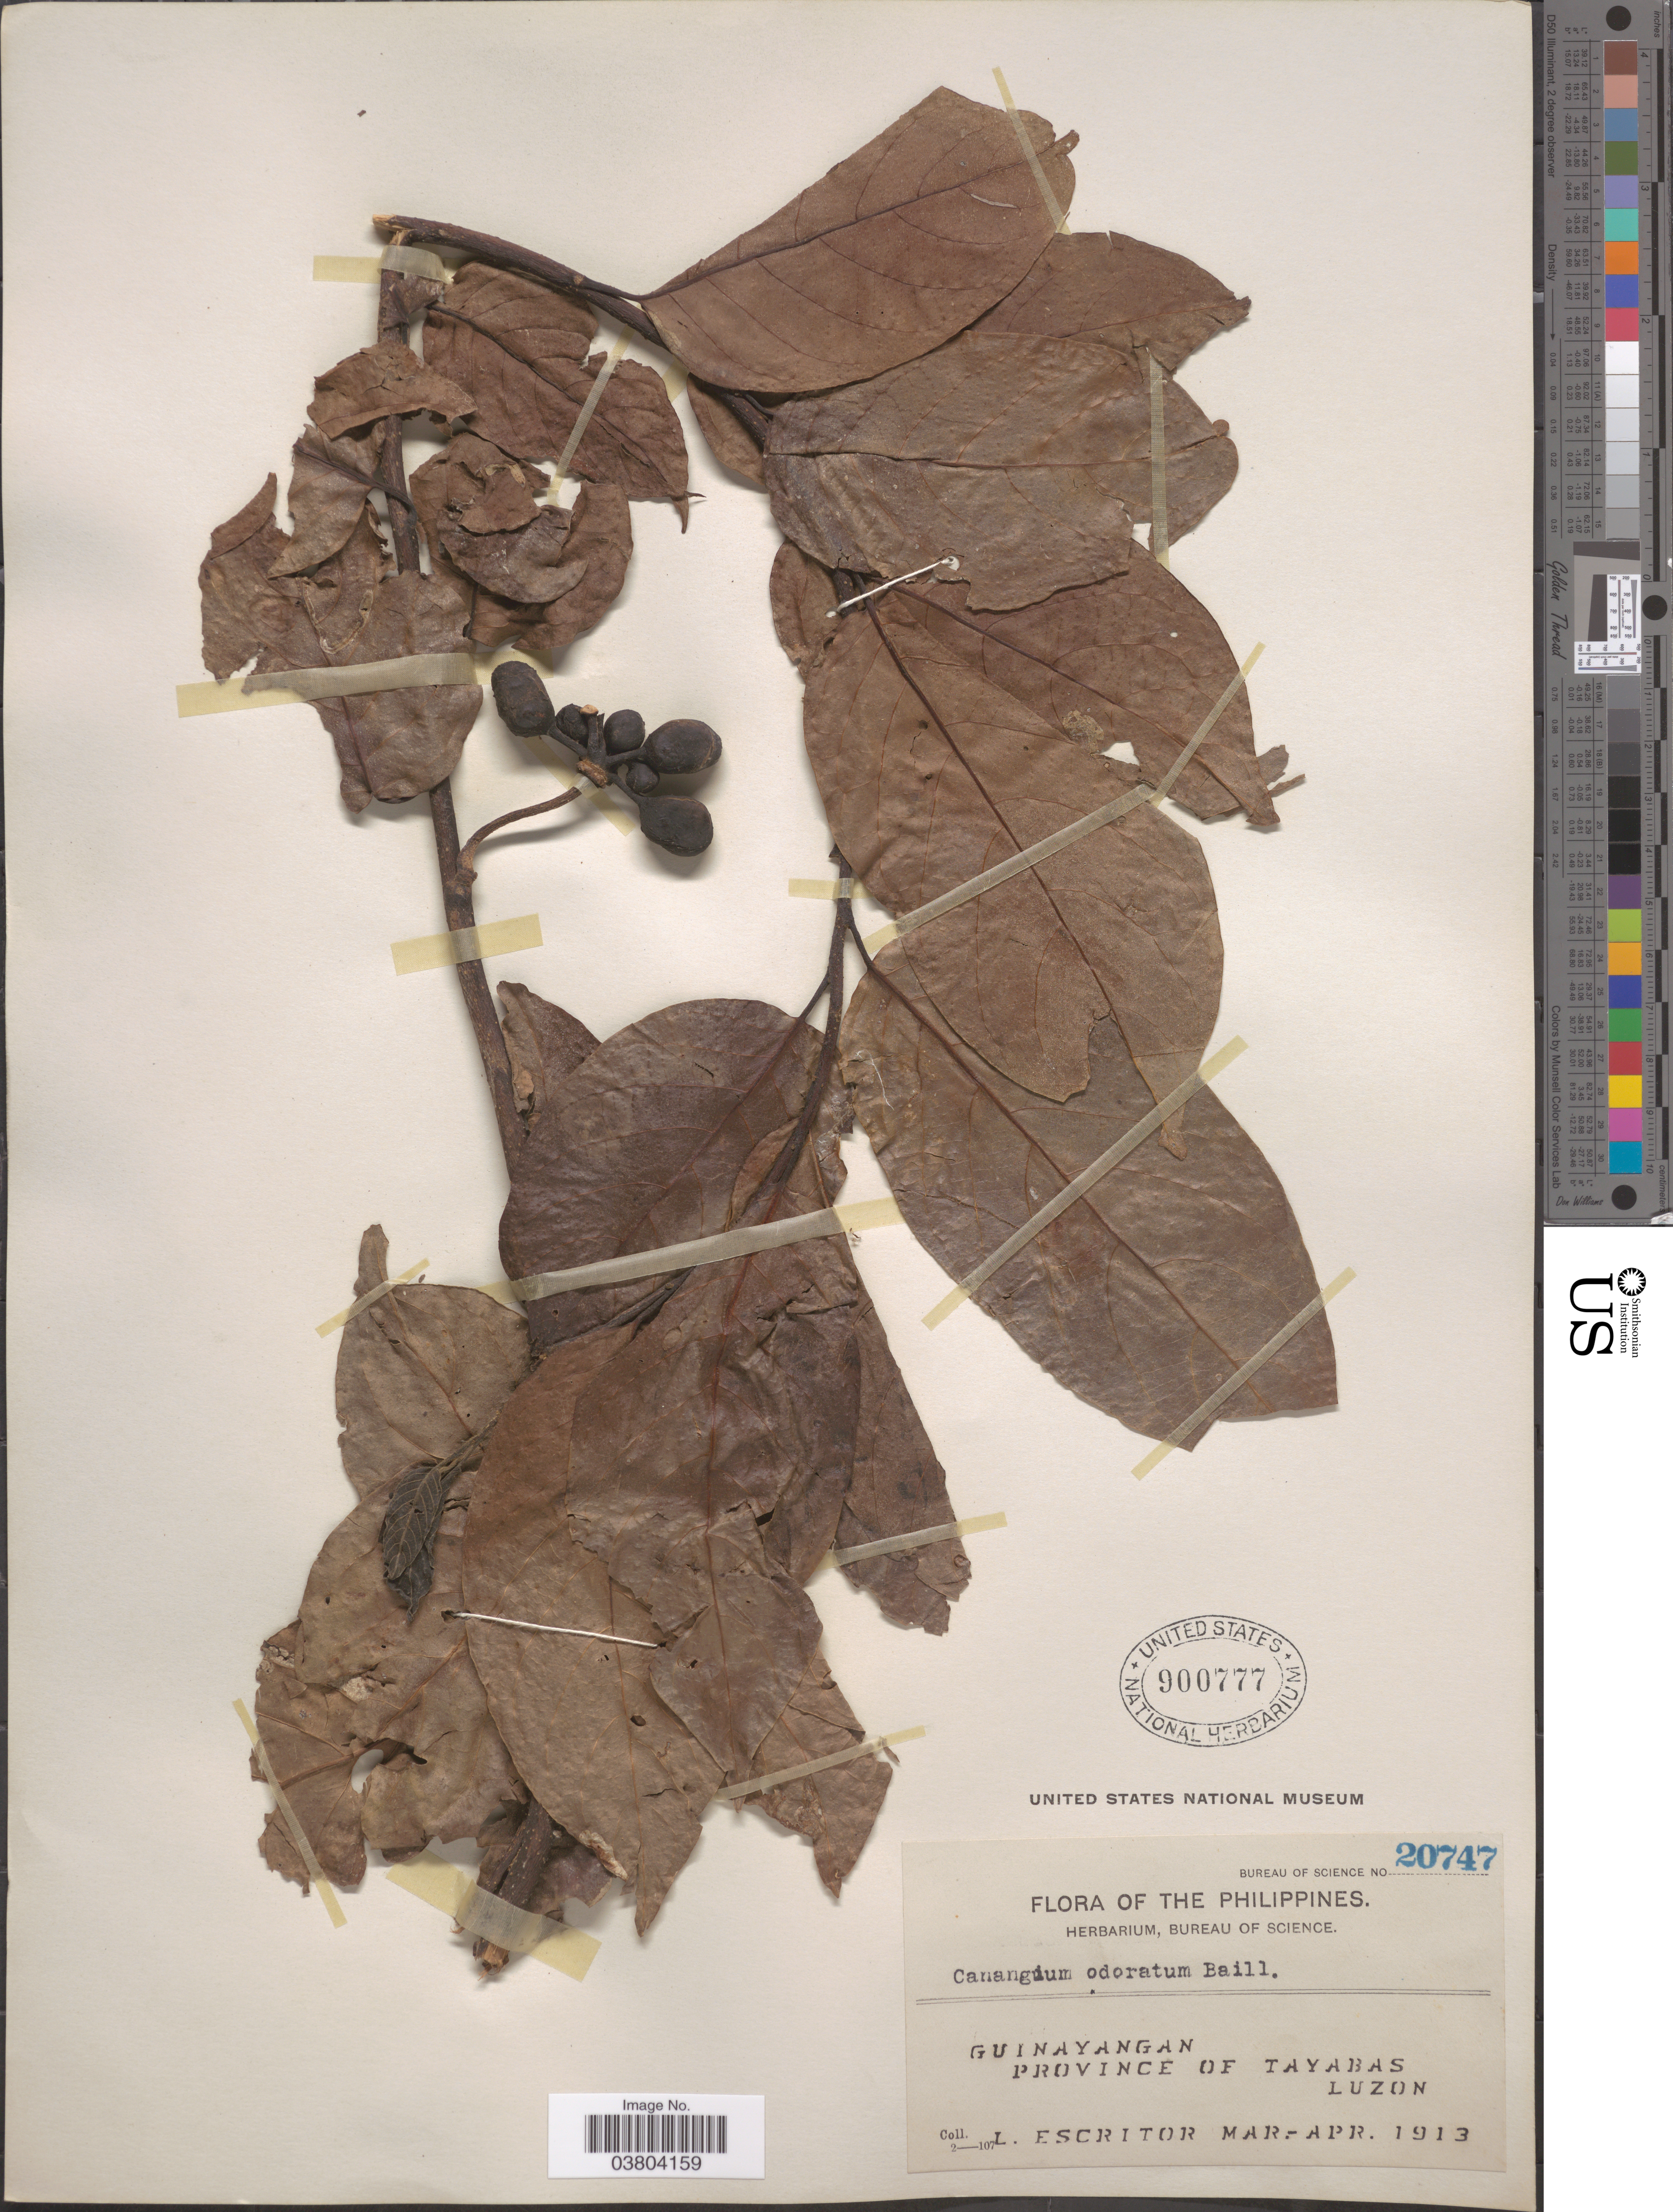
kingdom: Plantae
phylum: Tracheophyta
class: Magnoliopsida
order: Magnoliales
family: Annonaceae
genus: Cananga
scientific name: Cananga odorata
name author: (Lam.) Hook. f. & Thomson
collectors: L. Escritor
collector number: Bureau of Science 20747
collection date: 1913-03/1913-04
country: Philippines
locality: Guinayangan. Province of Tayabas. Luzon.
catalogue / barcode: US 900777